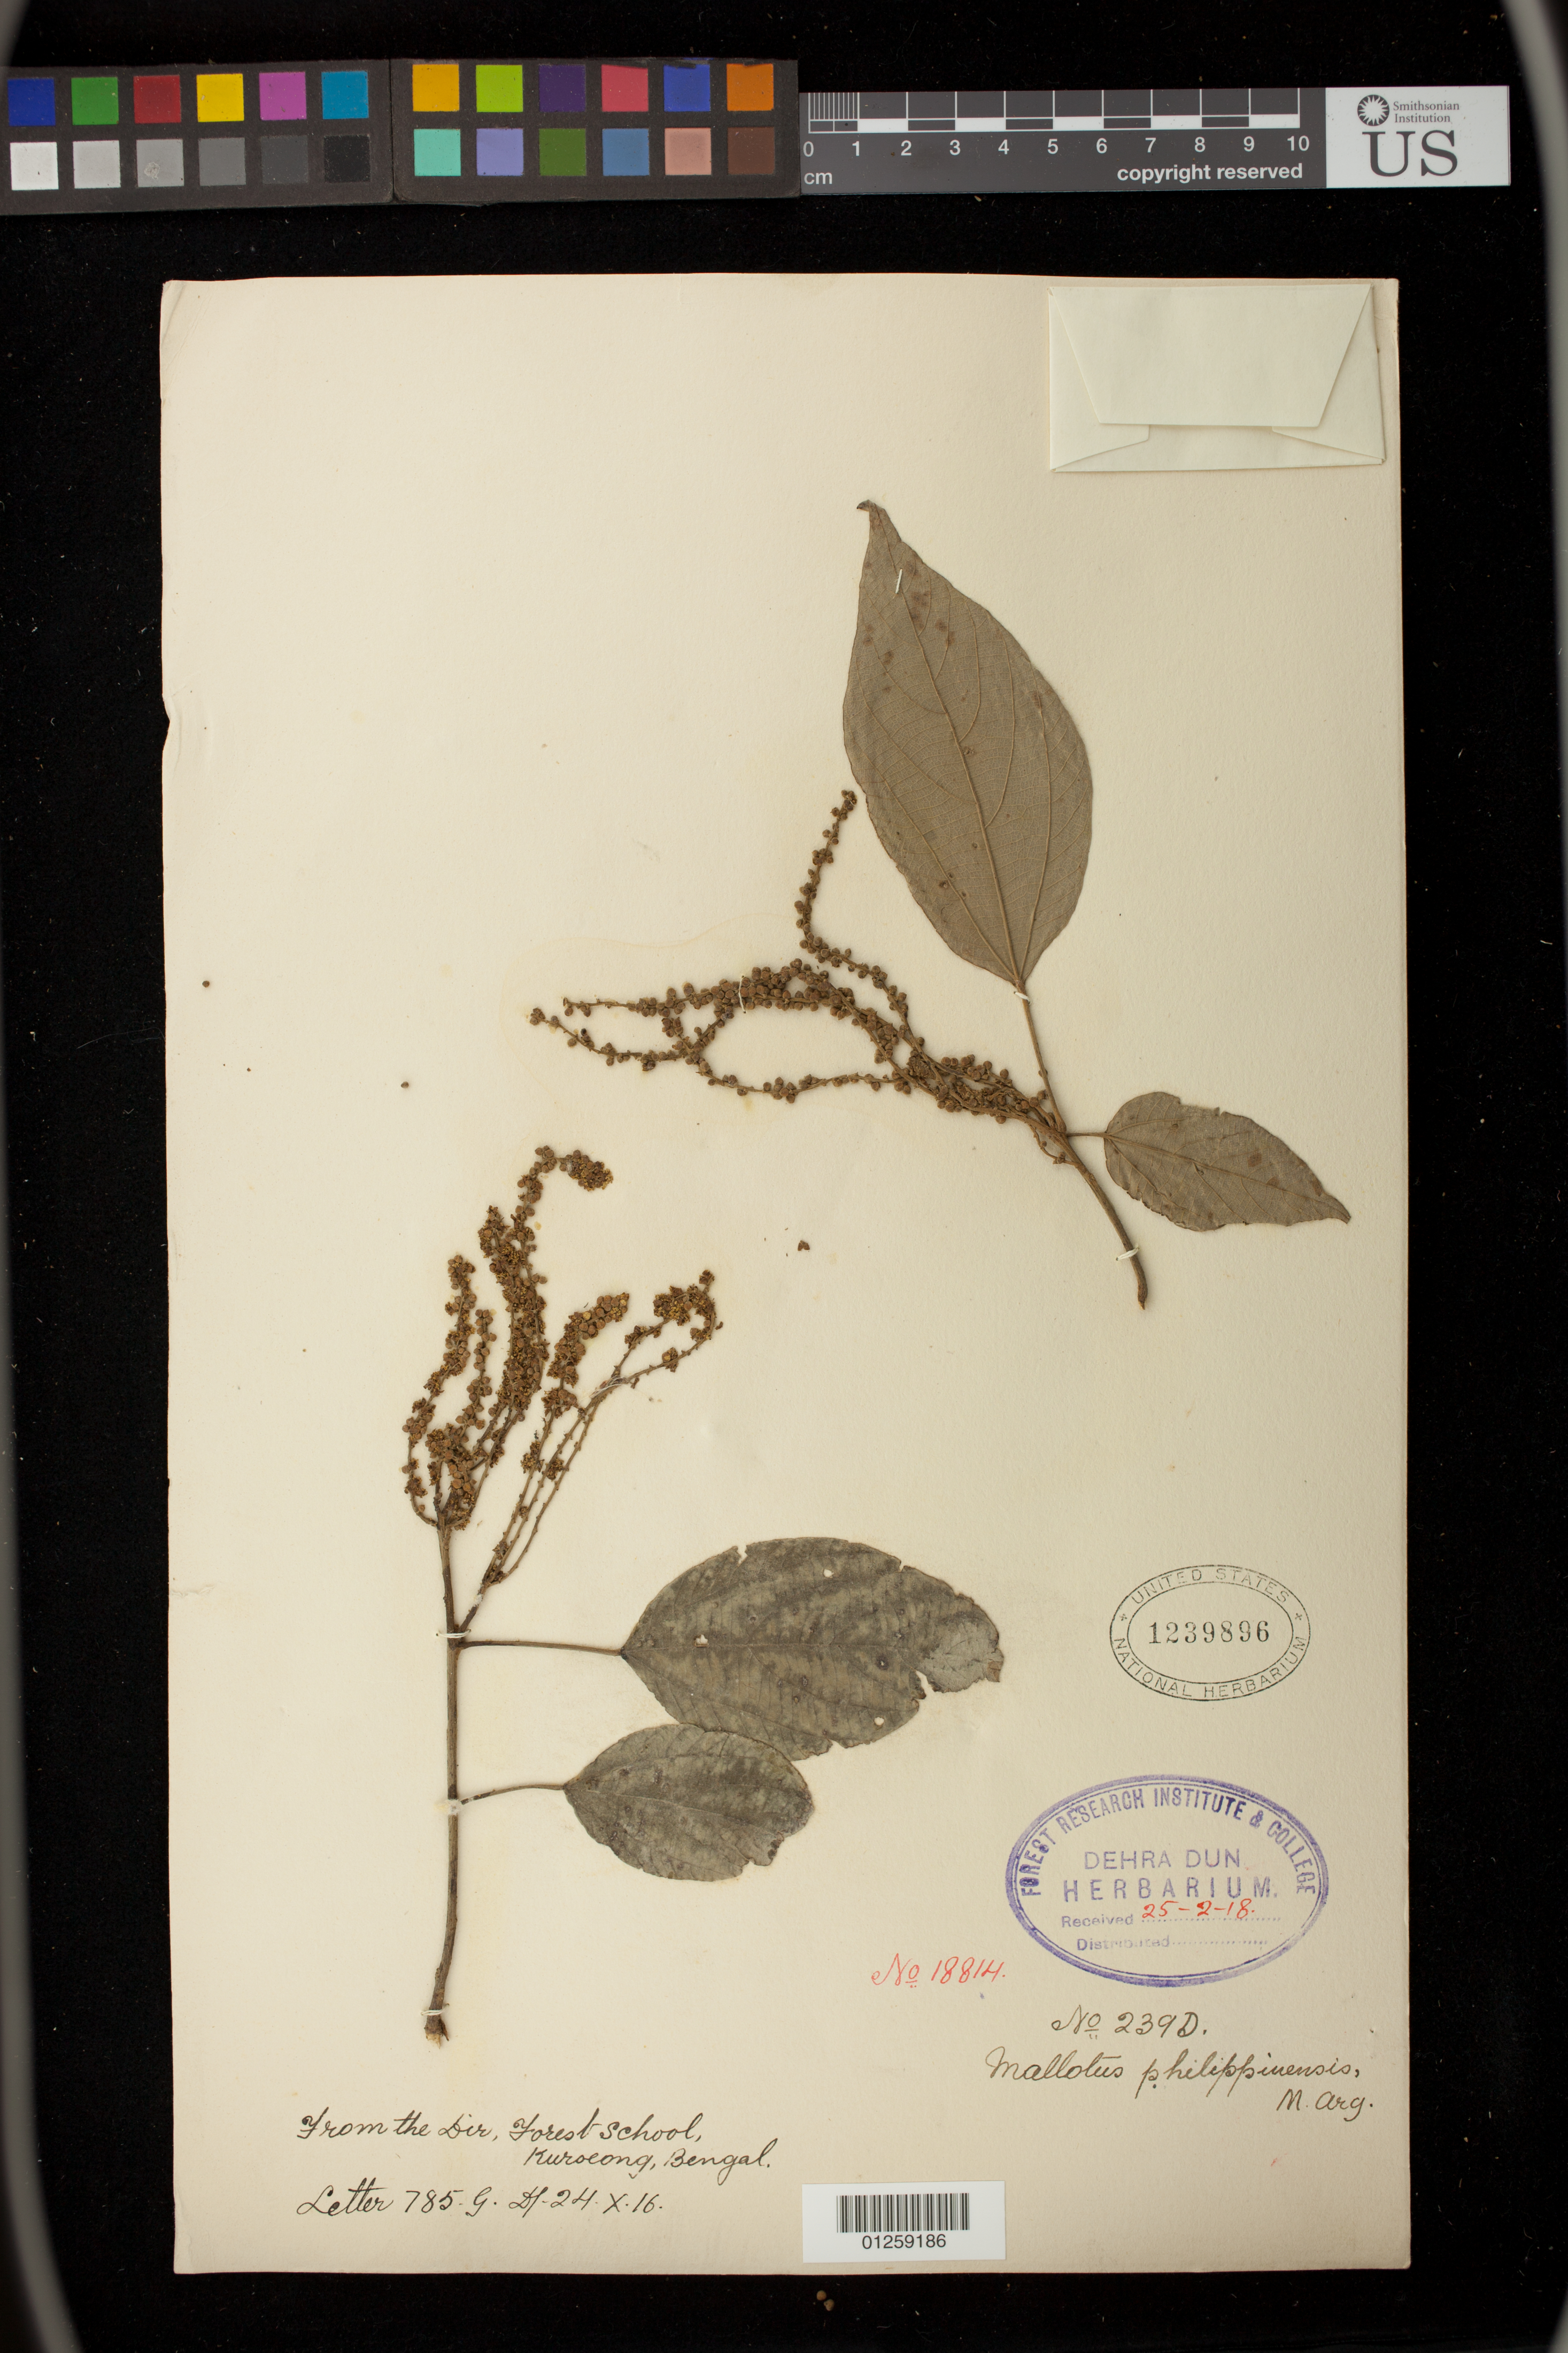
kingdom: Plantae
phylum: Tracheophyta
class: Magnoliopsida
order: Malpighiales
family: Euphorbiaceae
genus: Mallotus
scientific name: Mallotus philippensis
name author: (Lam.) Müll. Arg.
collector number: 239D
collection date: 1916-10-24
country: India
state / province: West Bengal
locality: Kurseong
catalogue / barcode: US 1239896